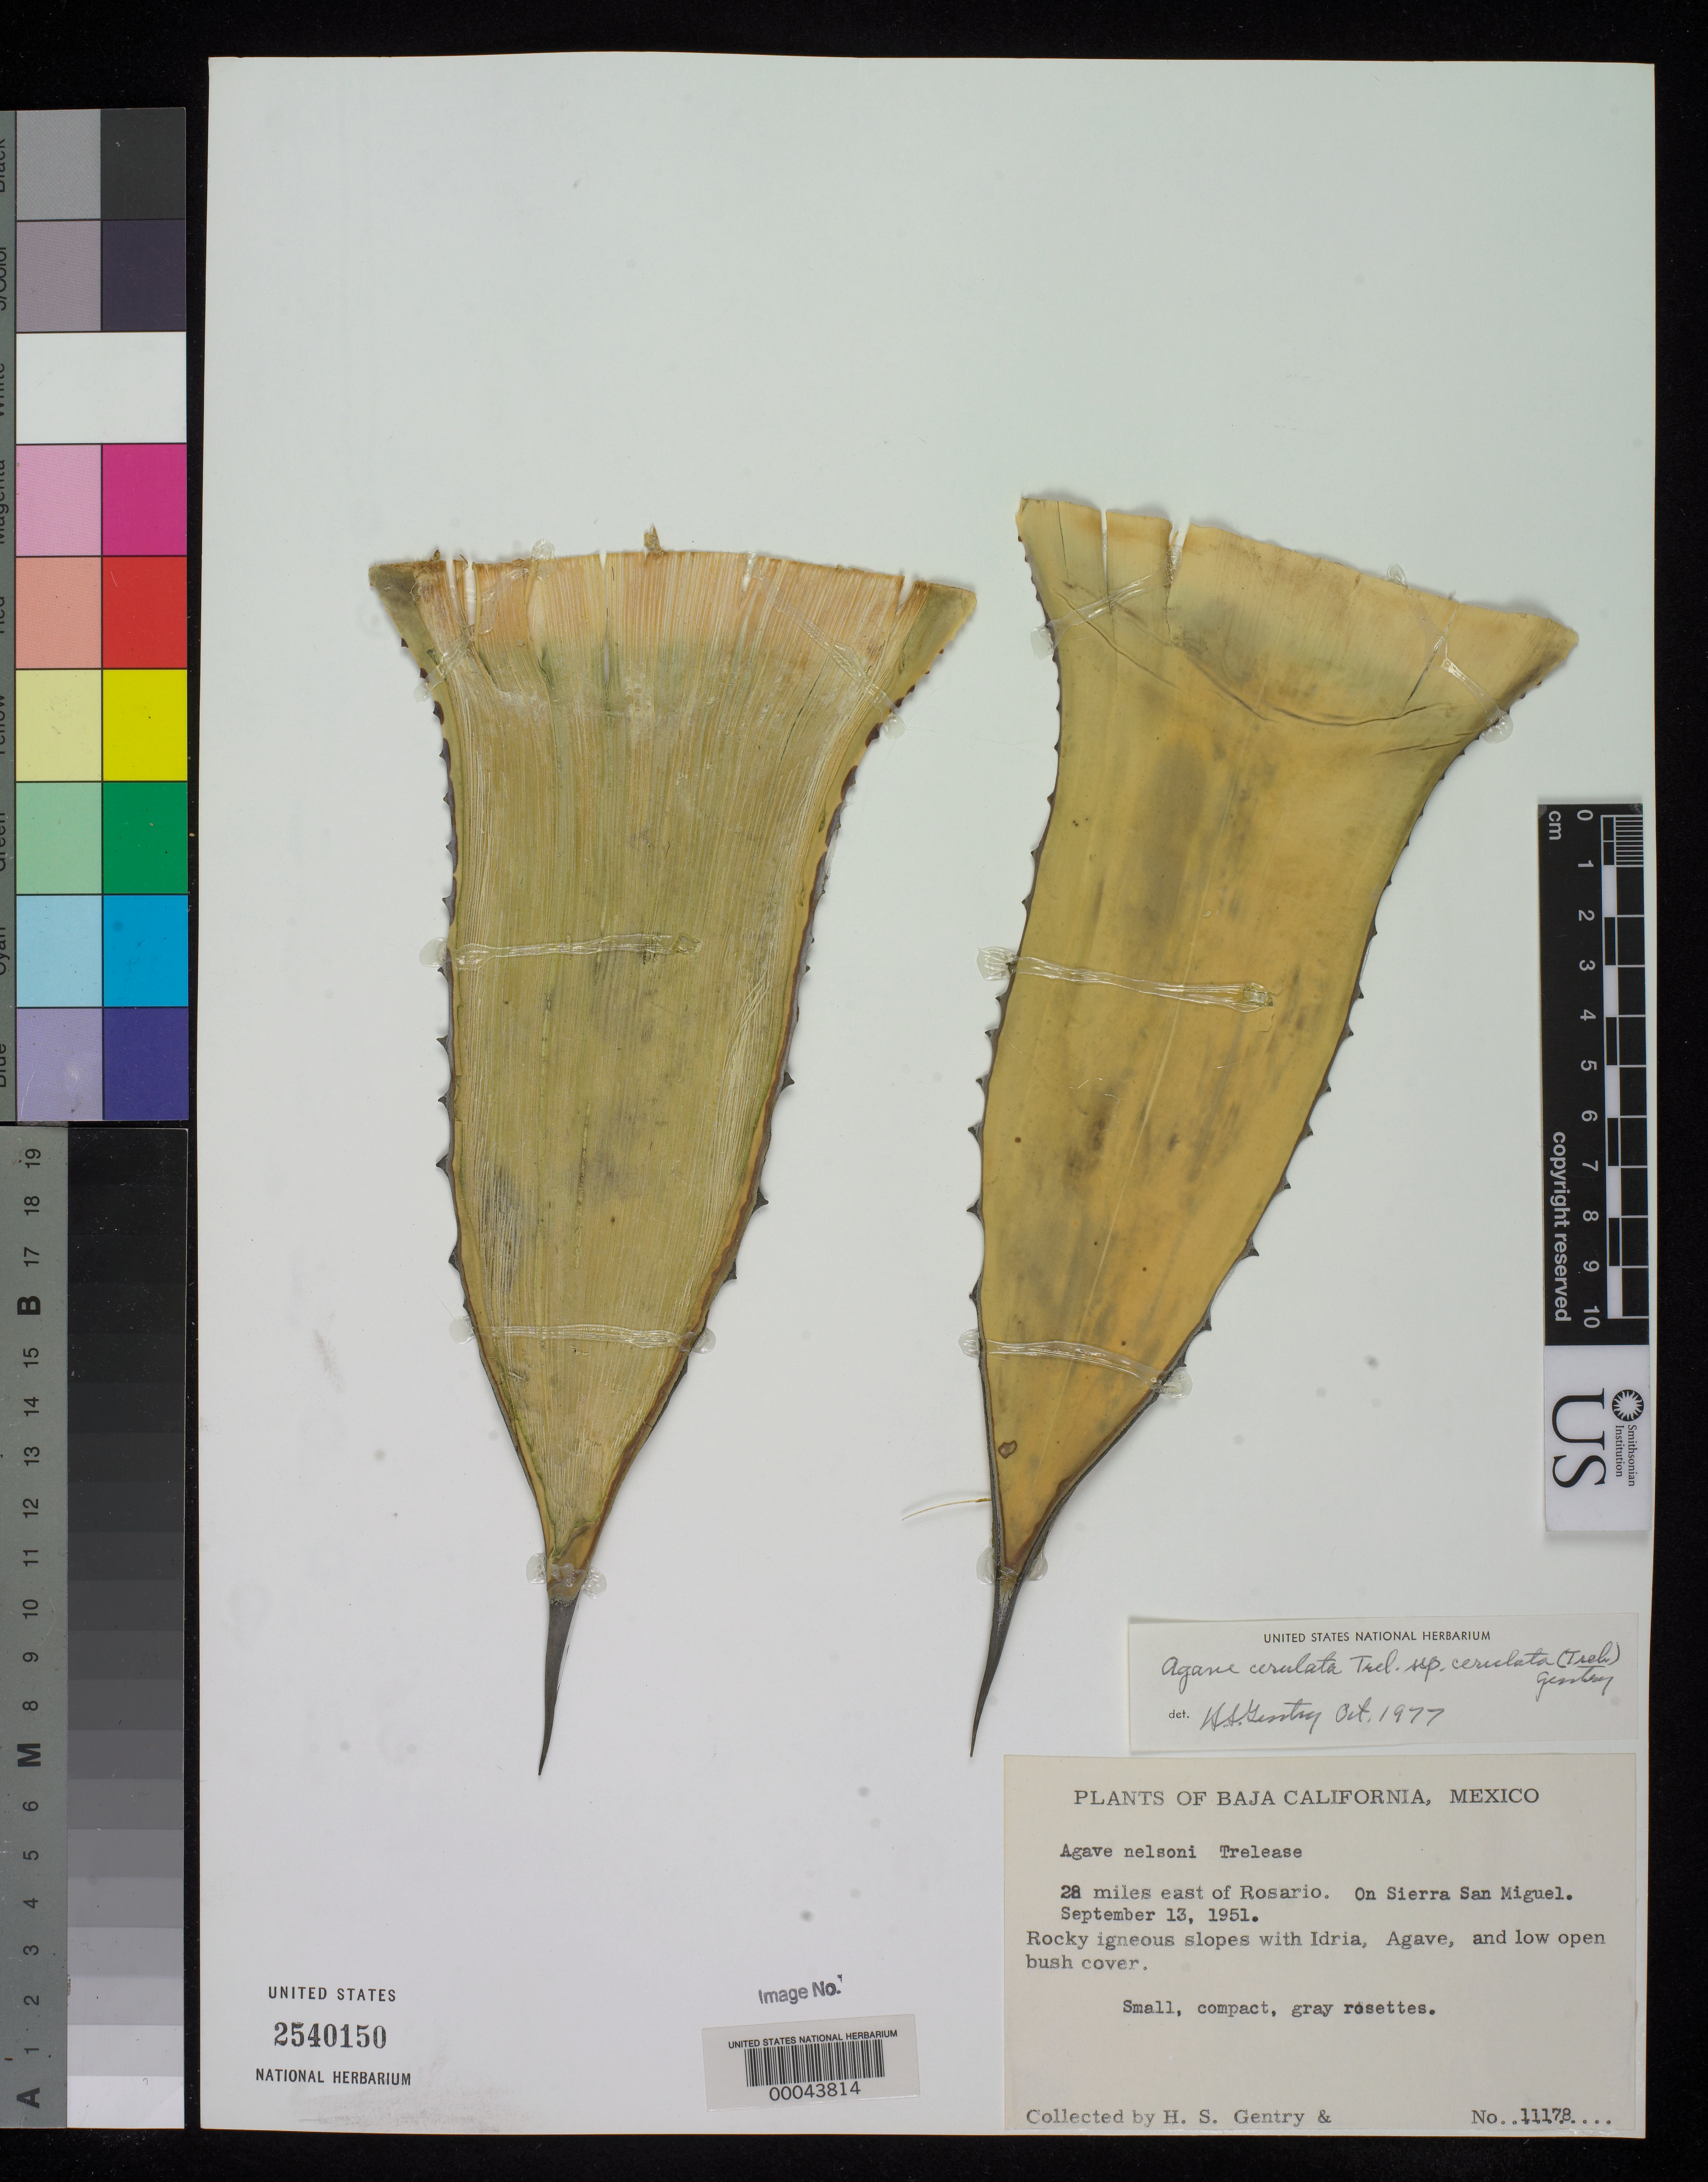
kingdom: Plantae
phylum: Tracheophyta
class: Liliopsida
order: Asparagales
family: Asparagaceae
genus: Agave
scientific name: Agave cerulata subsp. nelsonii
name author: (Trel.) R.H. Webb & G.D. Starr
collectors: H. S. Gentry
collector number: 11178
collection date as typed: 13 Sep 1951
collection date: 1951-09-13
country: Mexico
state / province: Baja California Norte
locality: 28 mi E of Rosario. on Sierra San Miguel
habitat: Rocky igneous slopes; low open bush cover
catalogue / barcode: US 2540150